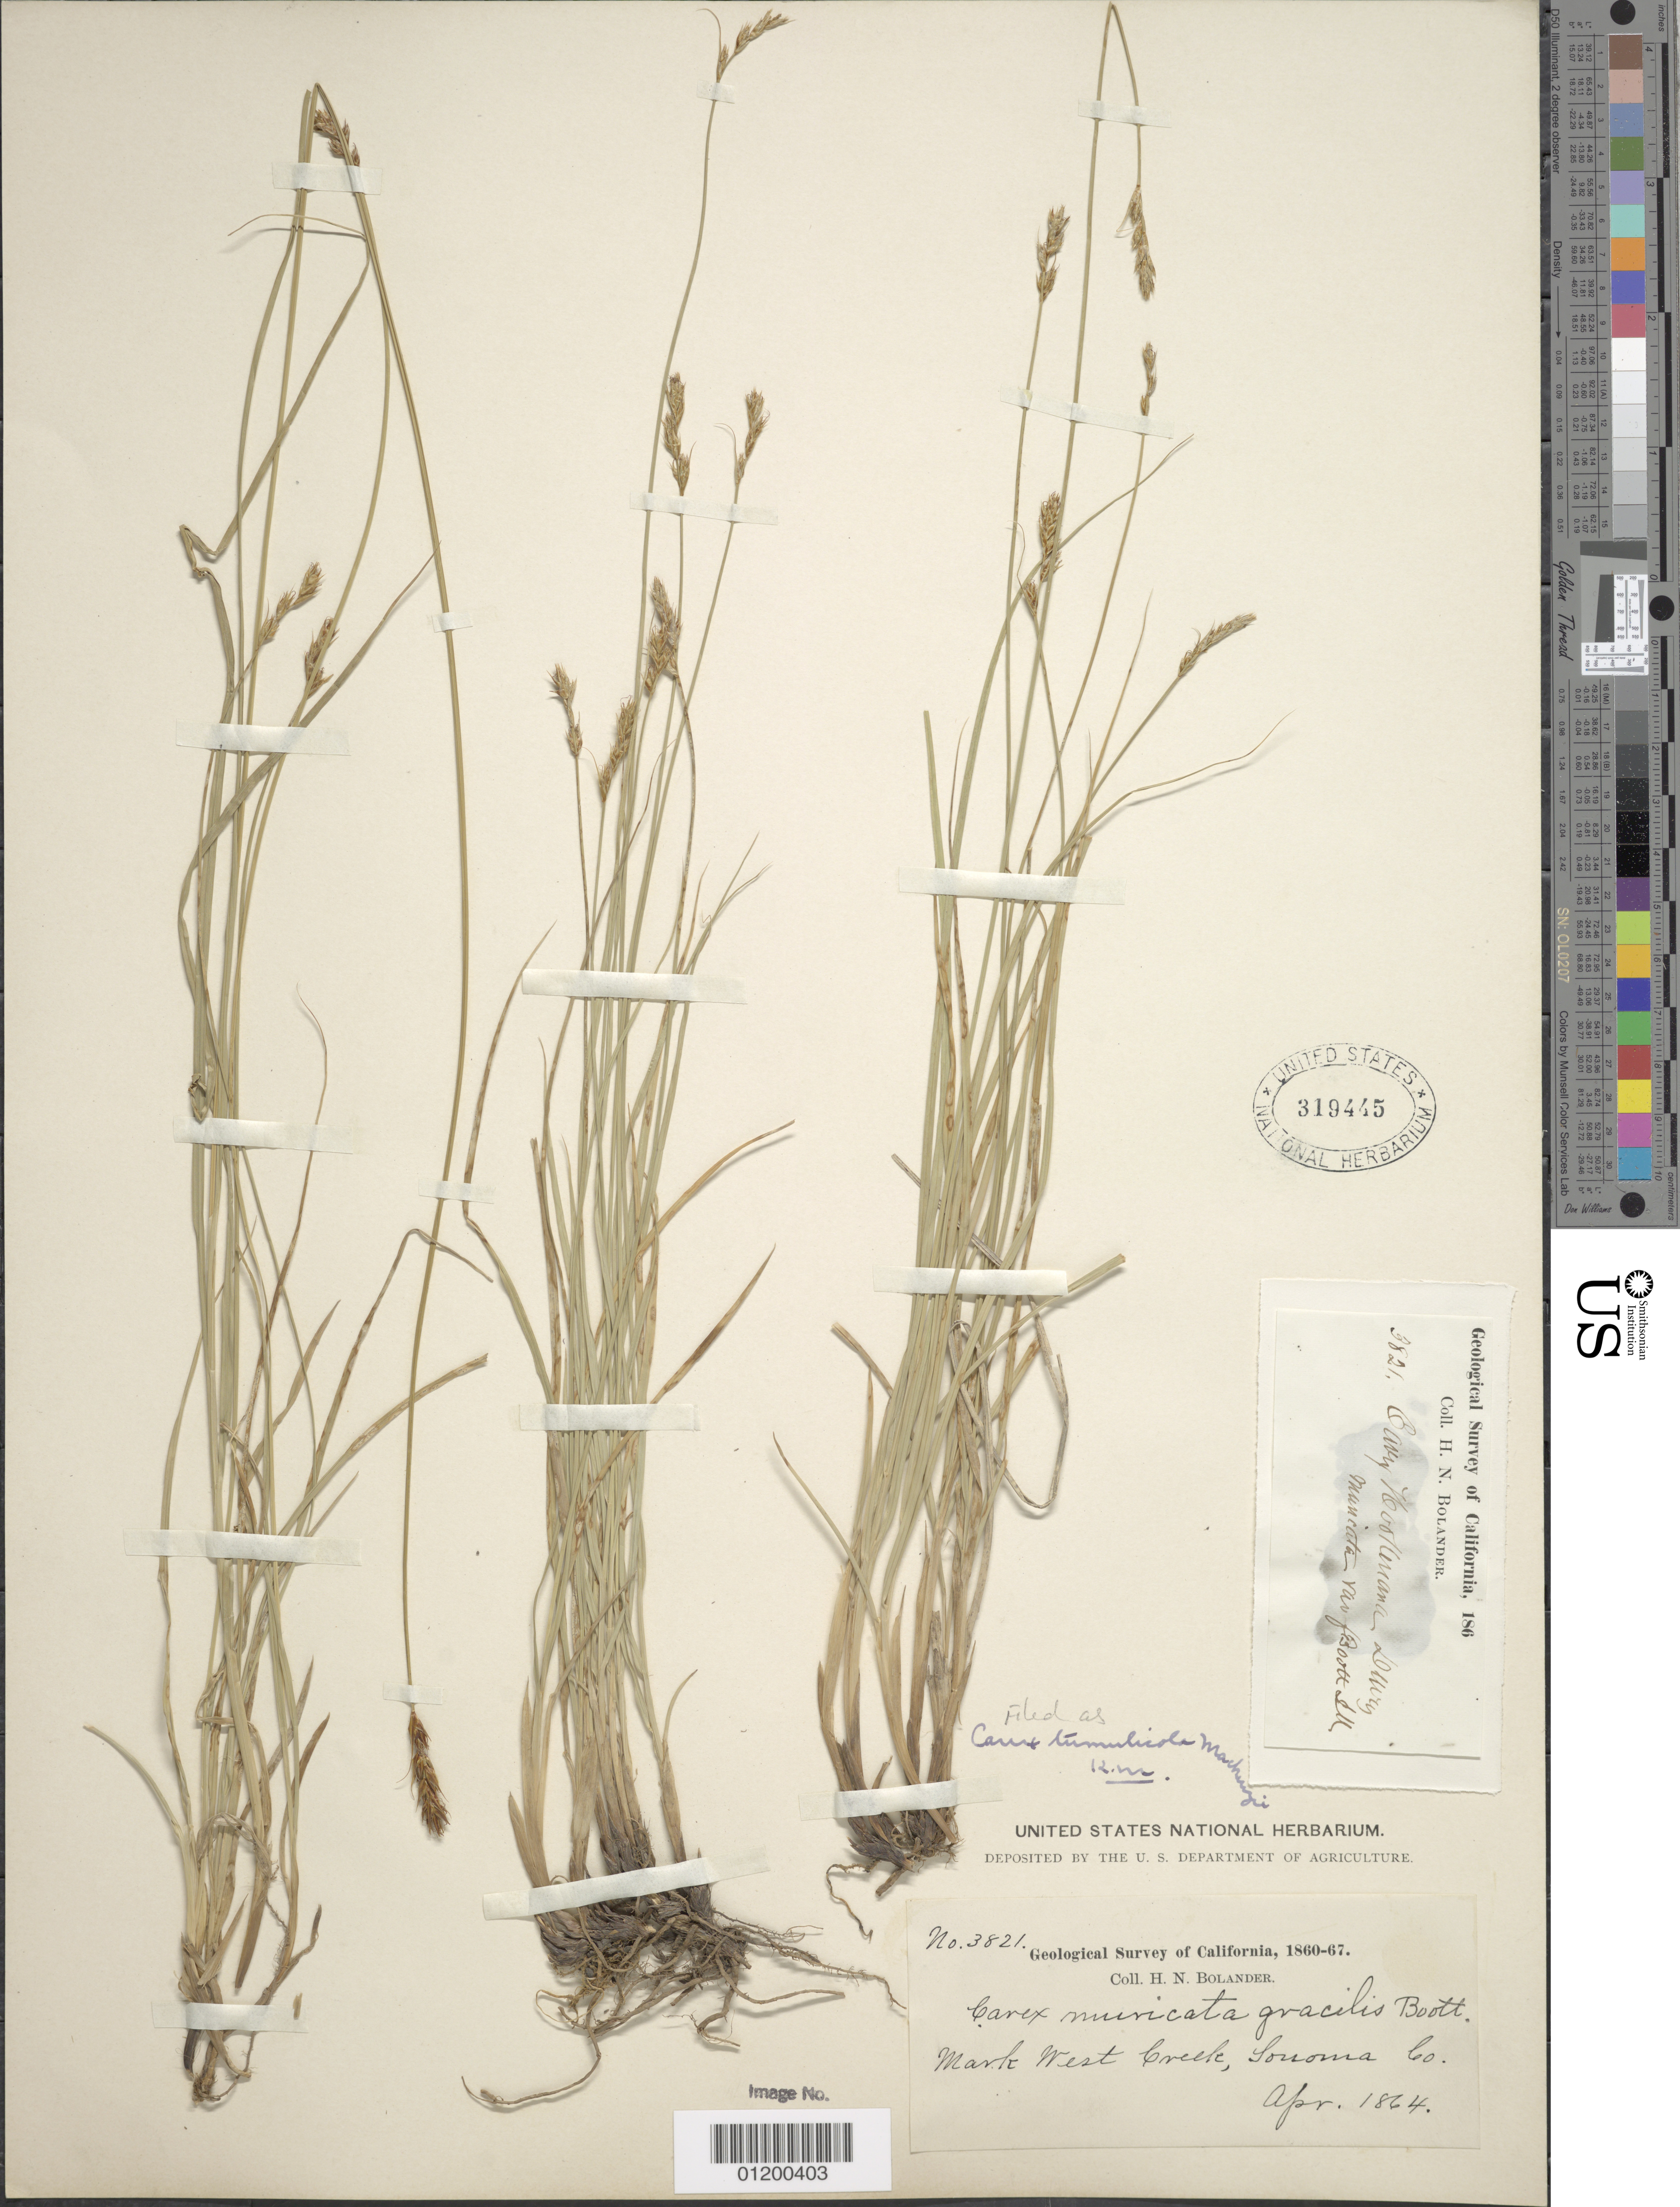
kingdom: Plantae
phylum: Tracheophyta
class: Liliopsida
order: Poales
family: Cyperaceae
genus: Carex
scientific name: Carex tumulicola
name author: Mack.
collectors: H. Bolander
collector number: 3821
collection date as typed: Apr 1864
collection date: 1864-04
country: United States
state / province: California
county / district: Sonoma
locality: Mark West Creek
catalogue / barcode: US 319445